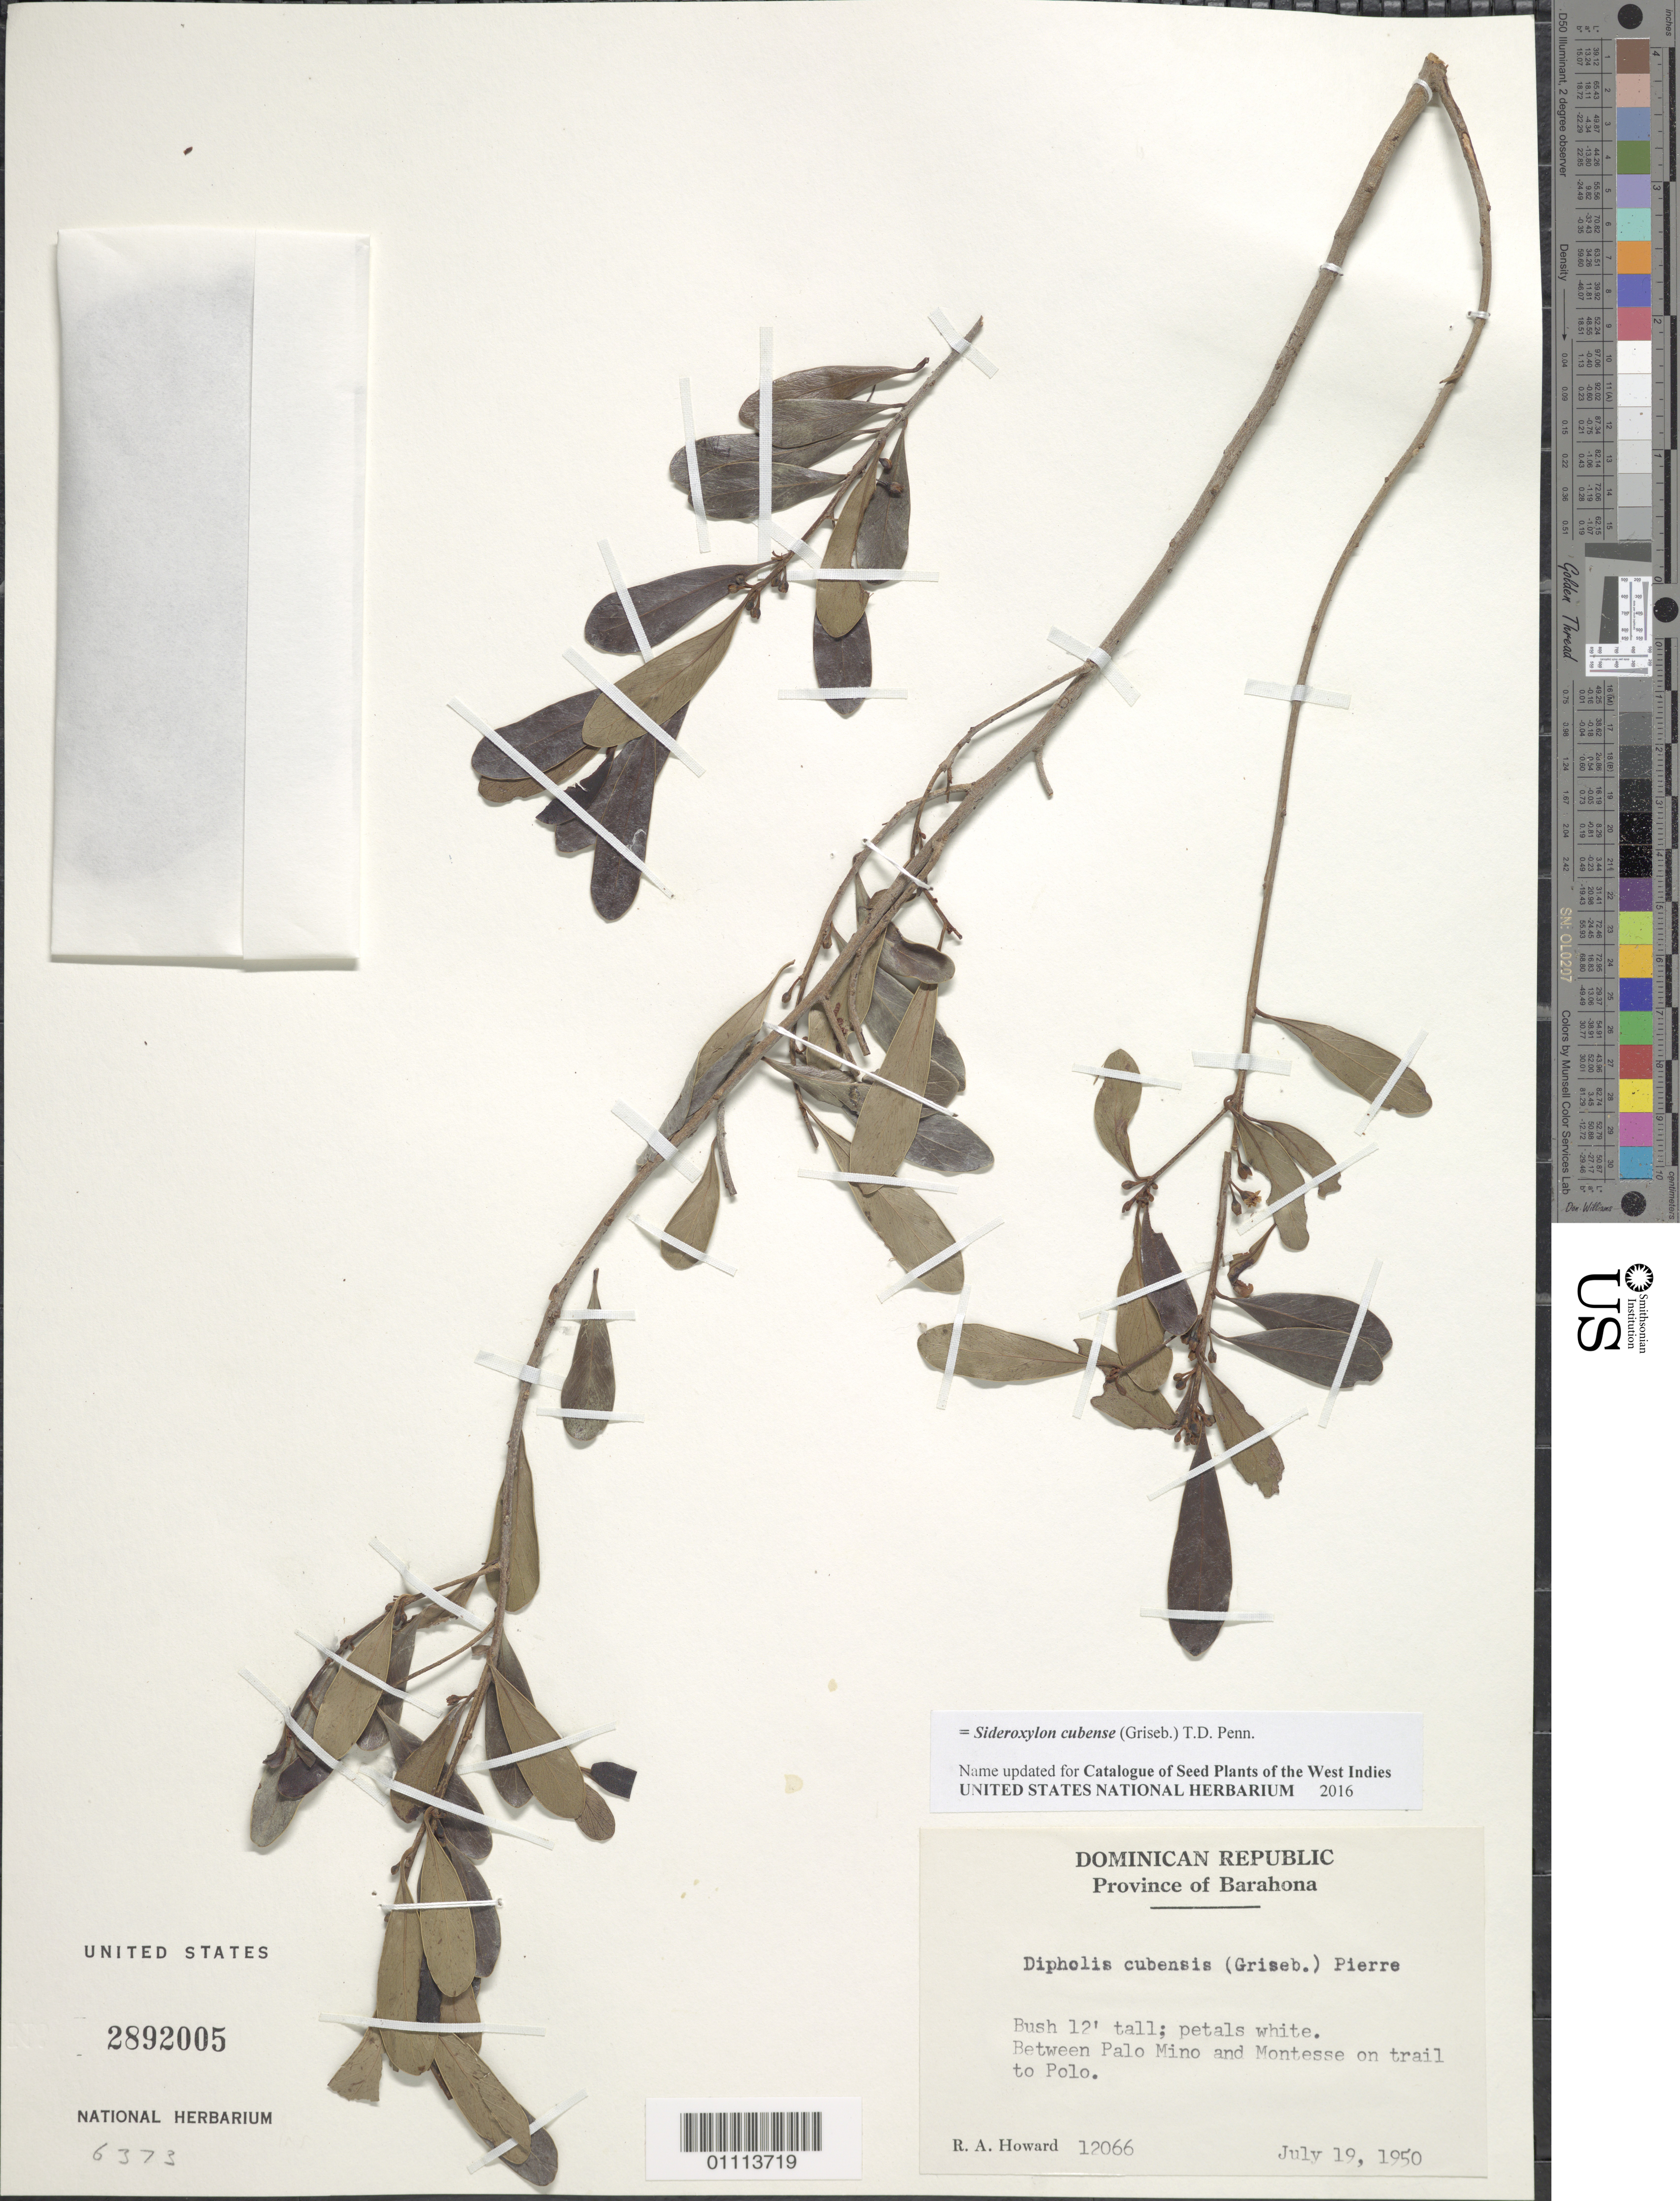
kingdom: Plantae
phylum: Tracheophyta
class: Magnoliopsida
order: Ericales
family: Sapotaceae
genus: Dipholis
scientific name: Dipholis cubensis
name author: (Griseb.) Pierre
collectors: R. A. Howard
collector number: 12066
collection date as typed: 19 Jul 1950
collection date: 1950-07-19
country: Dominican Republic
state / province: Barahona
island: Hispaniola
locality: Between Palo Mino and Montesse on trail to Polo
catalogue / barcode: US 2892005